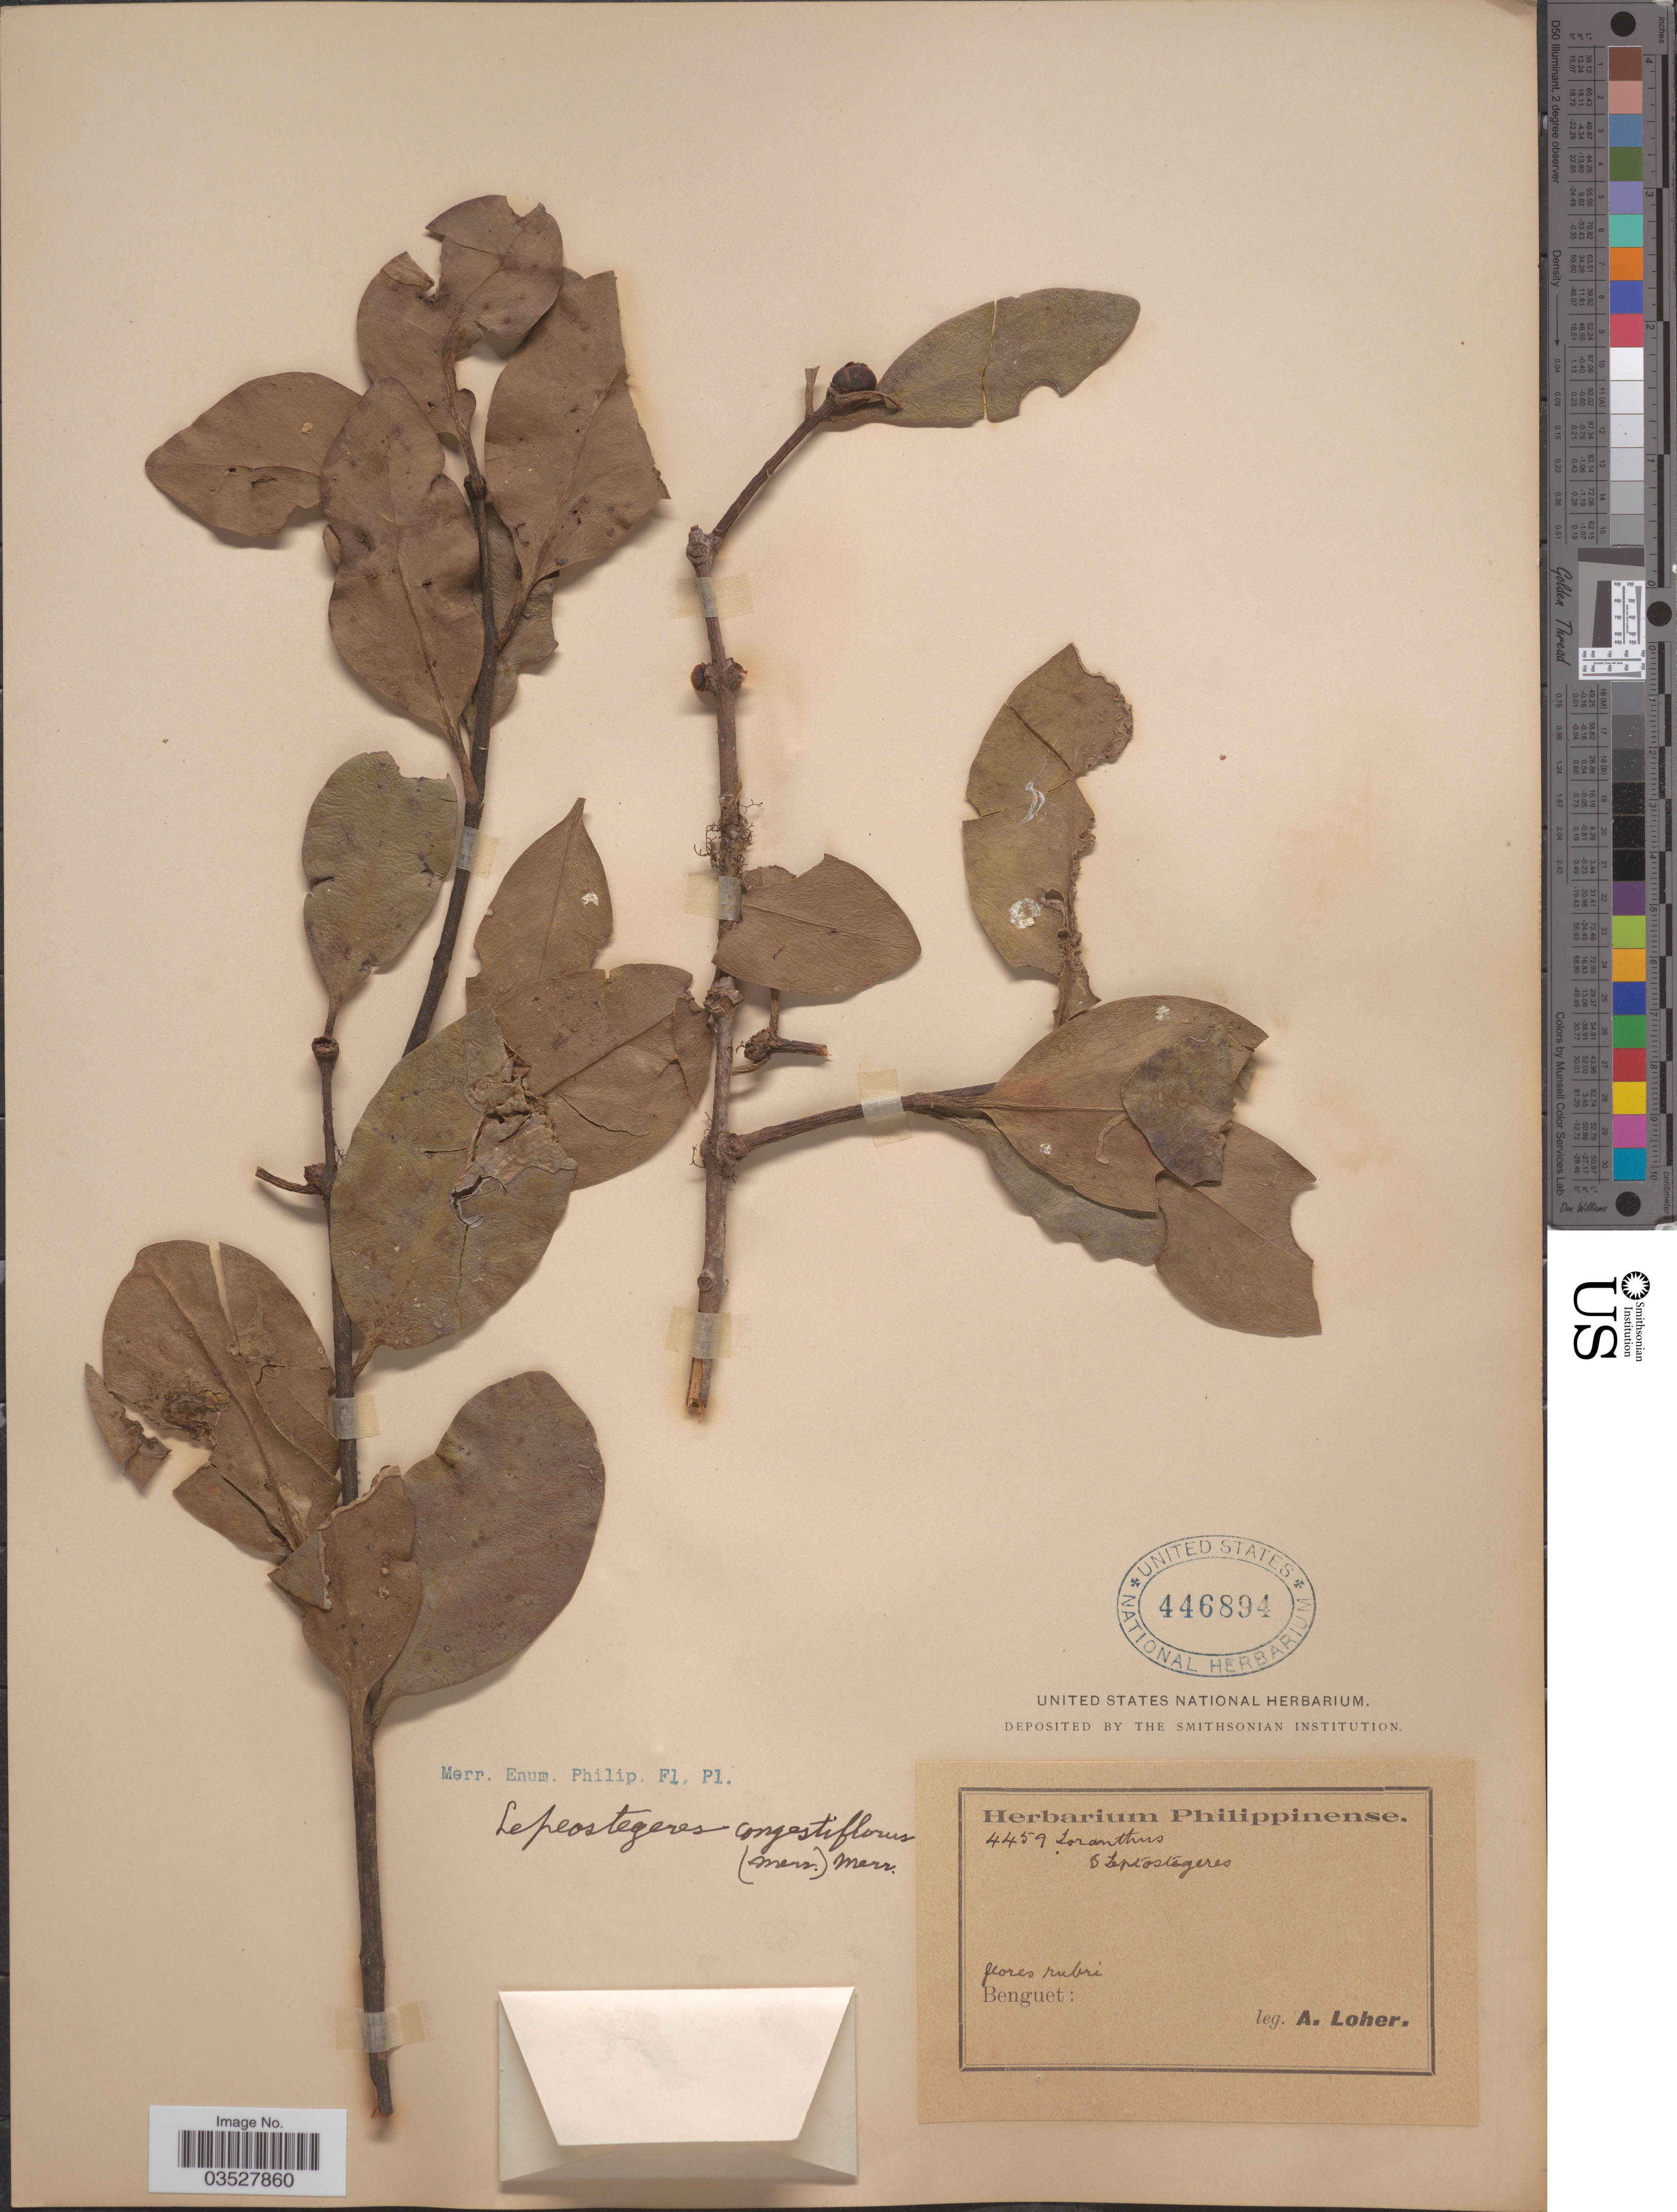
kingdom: Plantae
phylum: Tracheophyta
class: Magnoliopsida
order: Santalales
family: Loranthaceae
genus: Lepeostegeres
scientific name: Lepeostegeres congestiflorus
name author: Merr.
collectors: A. Loher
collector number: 4459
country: Philippines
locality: Benguet.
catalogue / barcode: US 446894